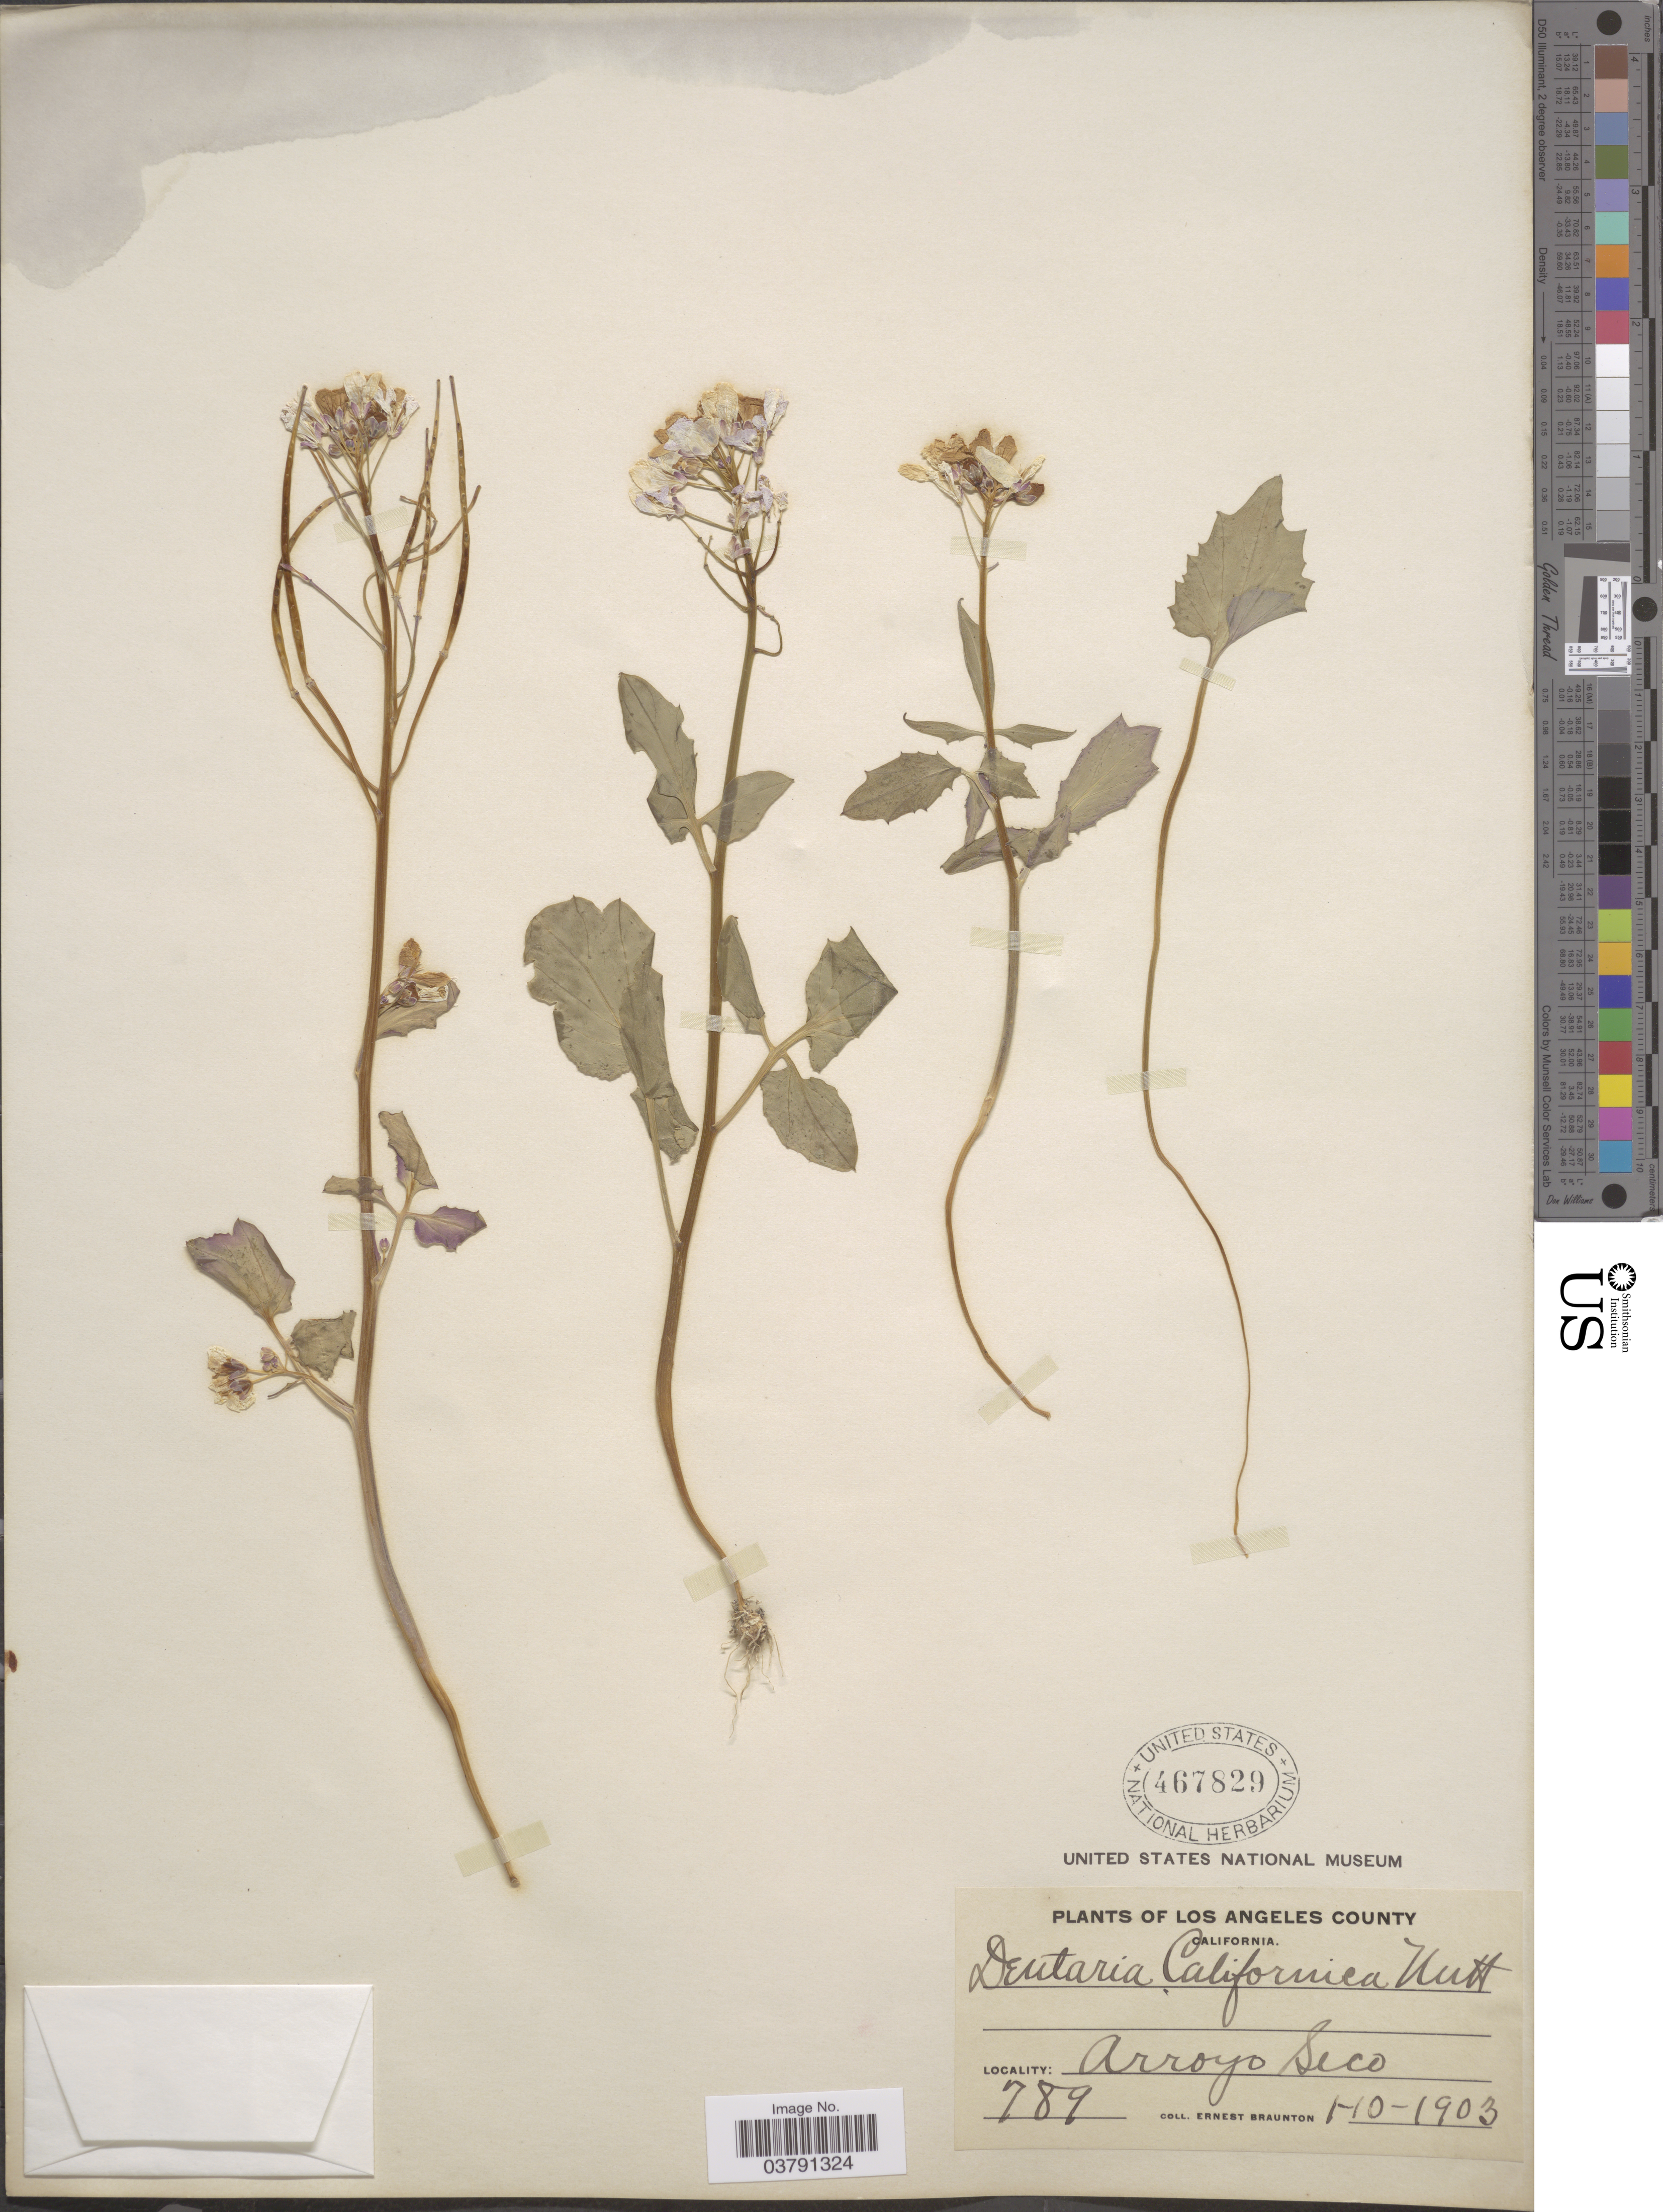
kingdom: Plantae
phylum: Tracheophyta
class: Magnoliopsida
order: Brassicales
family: Brassicaceae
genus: Dentaria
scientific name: Dentaria californica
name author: Nutt.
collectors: E. Braunton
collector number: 789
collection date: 1903-01-10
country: United States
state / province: California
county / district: Los Angeles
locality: Los Angeles County. Arroyo Seco.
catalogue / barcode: US 467829